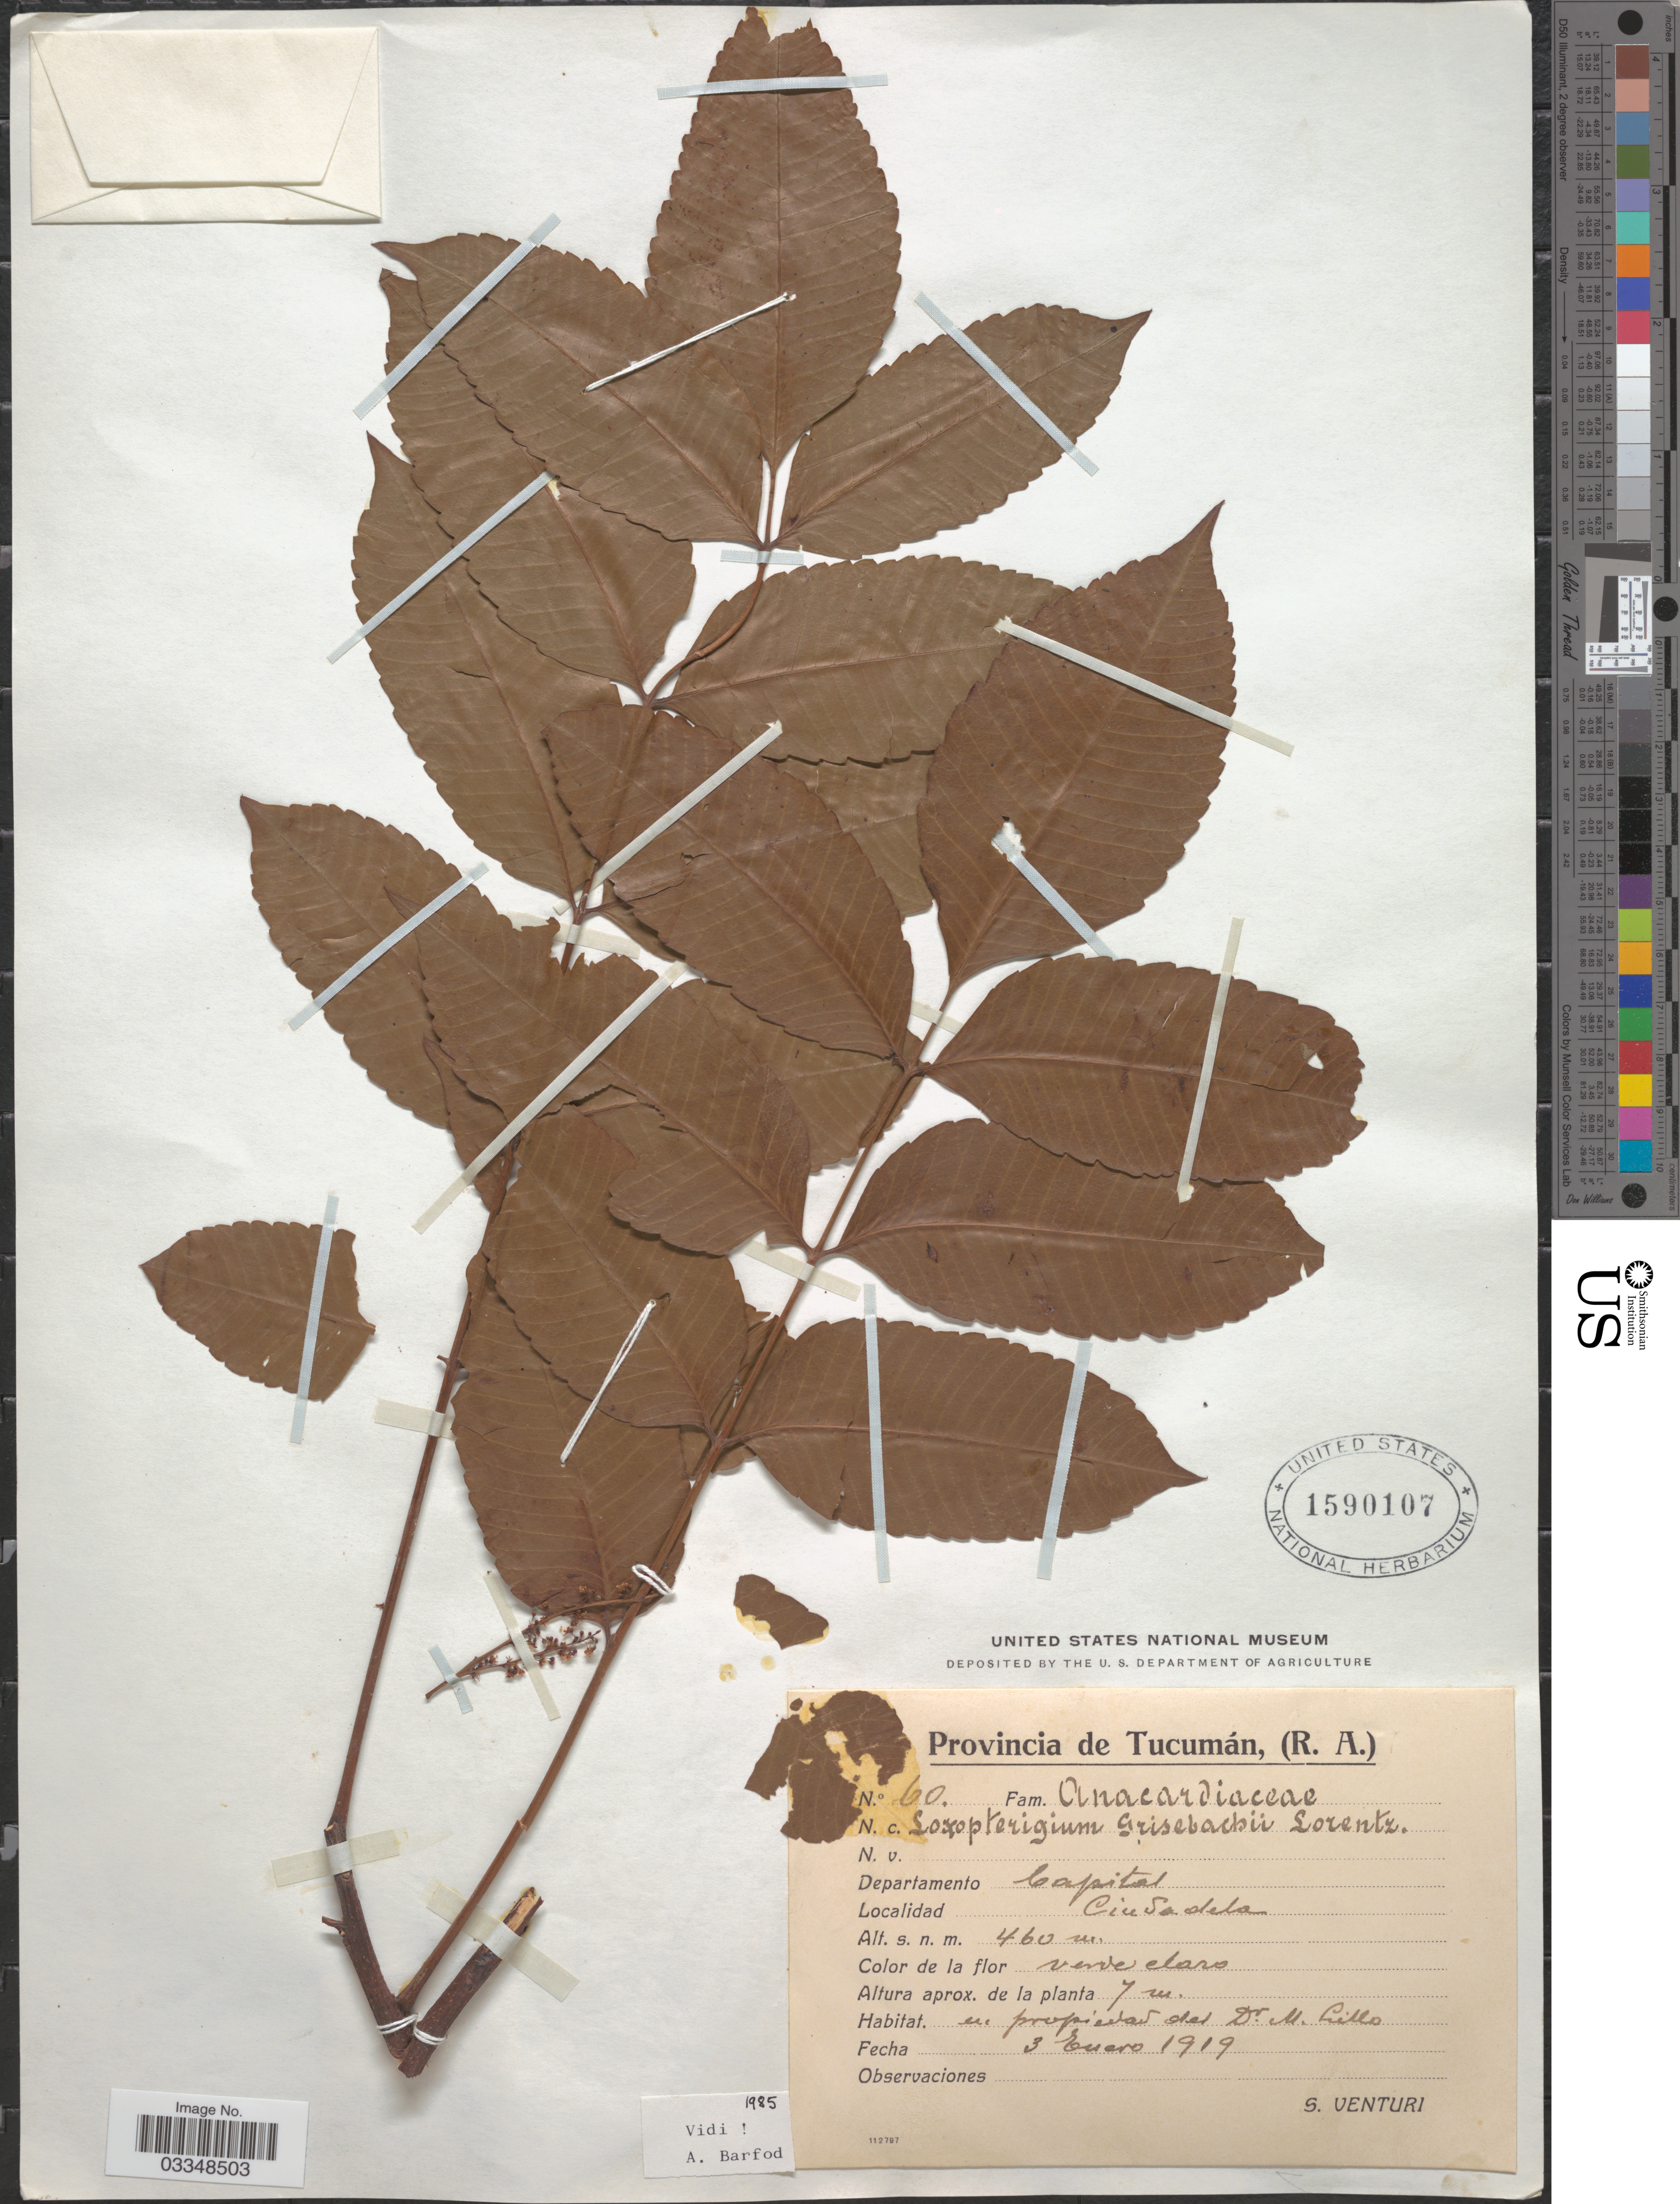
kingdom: Plantae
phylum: Tracheophyta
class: Magnoliopsida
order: Sapindales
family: Anacardiaceae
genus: Loxopterygium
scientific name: Loxopterygium grisebachii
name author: Hieron. & Lorentz ex Griseb.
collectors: S. Venturi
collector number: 60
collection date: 1919-01-03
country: Argentina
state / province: Tucuman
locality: Departamento Capital, Ciudadela.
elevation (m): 460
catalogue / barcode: US 1590107